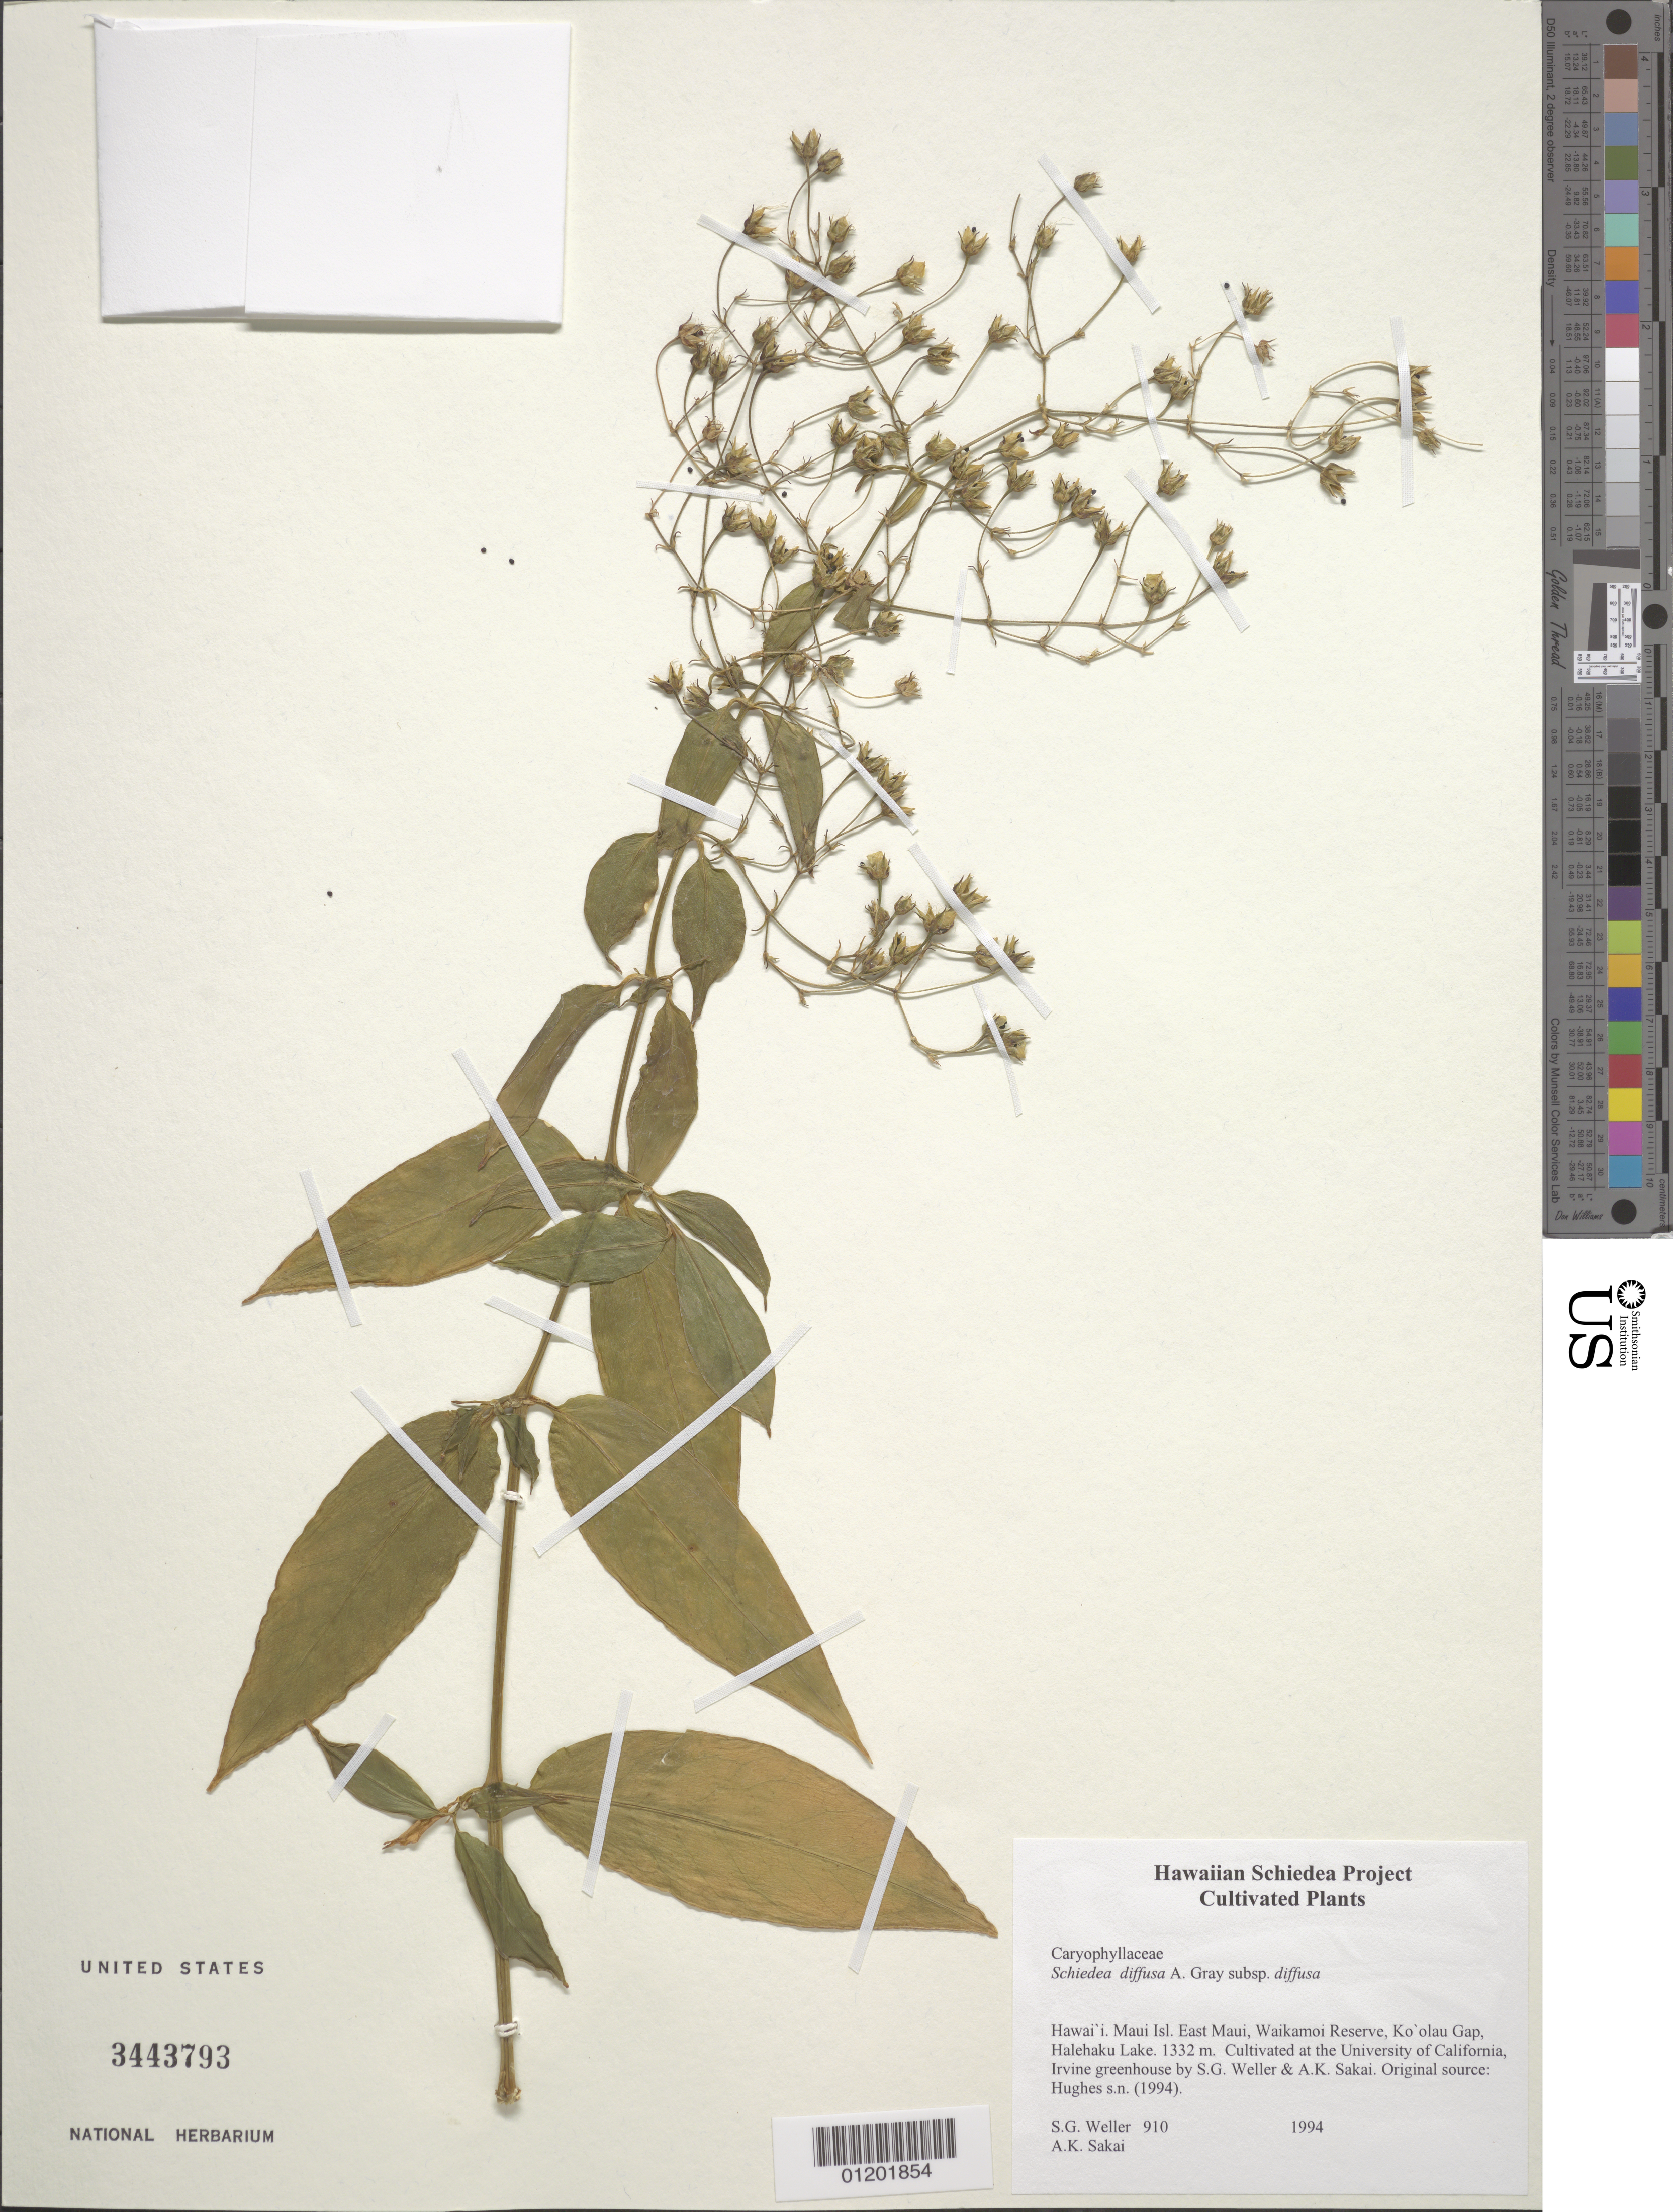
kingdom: Plantae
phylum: Tracheophyta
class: Magnoliopsida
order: Caryophyllales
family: Caryophyllaceae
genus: Schiedea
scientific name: Schiedea diffusa subsp. diffusa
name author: A. Gray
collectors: S. G. Weller & A. Sakai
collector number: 910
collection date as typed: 1994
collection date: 1994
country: United States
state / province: California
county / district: Orange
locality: University of California, Irvine greenhouse.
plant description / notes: Cultivated at the University of California, Irvine greenhouse by S.G. Weller & A.K. Sakai. Original source: from seeds collected by Guy Hughs (one individual) in 1994 (East Maui, Waikamoi Reserve, Ko'olau Gap, Halehaku Lake, 1332 m).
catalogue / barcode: US 3443793